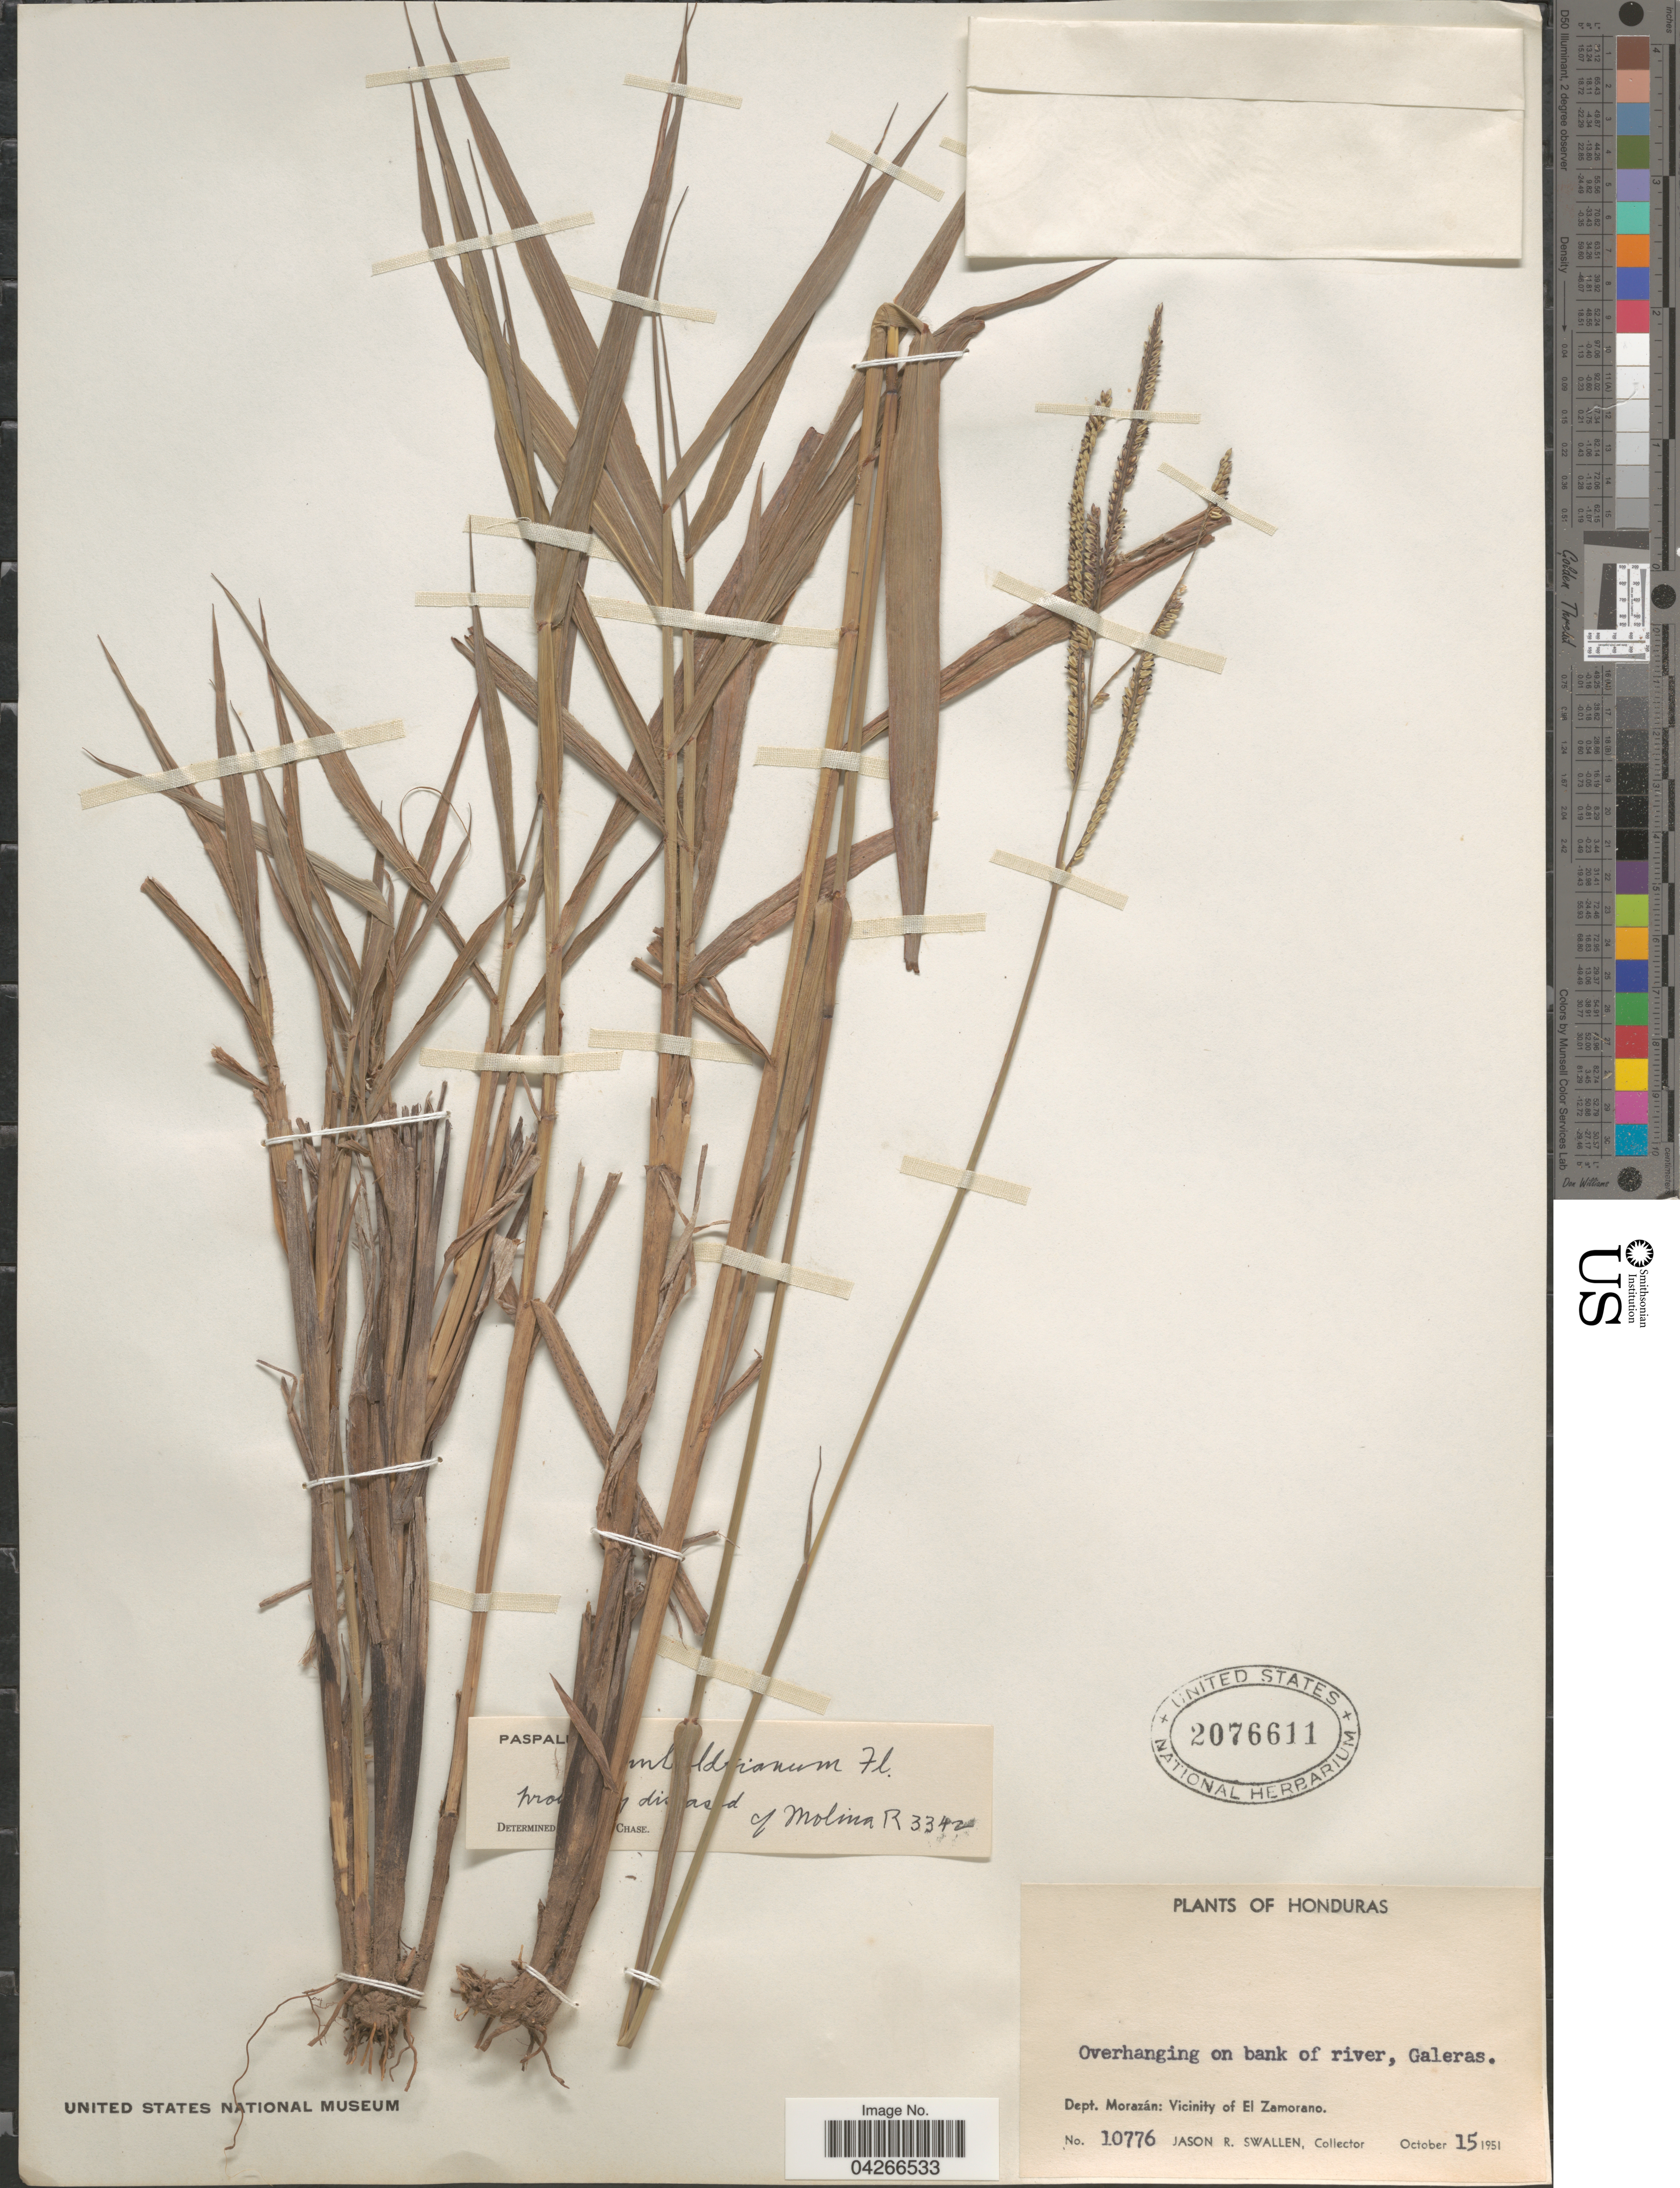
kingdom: Plantae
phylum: Tracheophyta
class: Liliopsida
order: Poales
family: Poaceae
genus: Paspalum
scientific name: Paspalum humboldtianum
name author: Flüggé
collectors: J. R. Swallen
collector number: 10776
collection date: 1951-10-15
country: Honduras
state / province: Fco. Morazán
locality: Overhanging on bank of river, Galeras. Dept. Morazán: Vicinity of El Zamorano.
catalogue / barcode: US 2076611